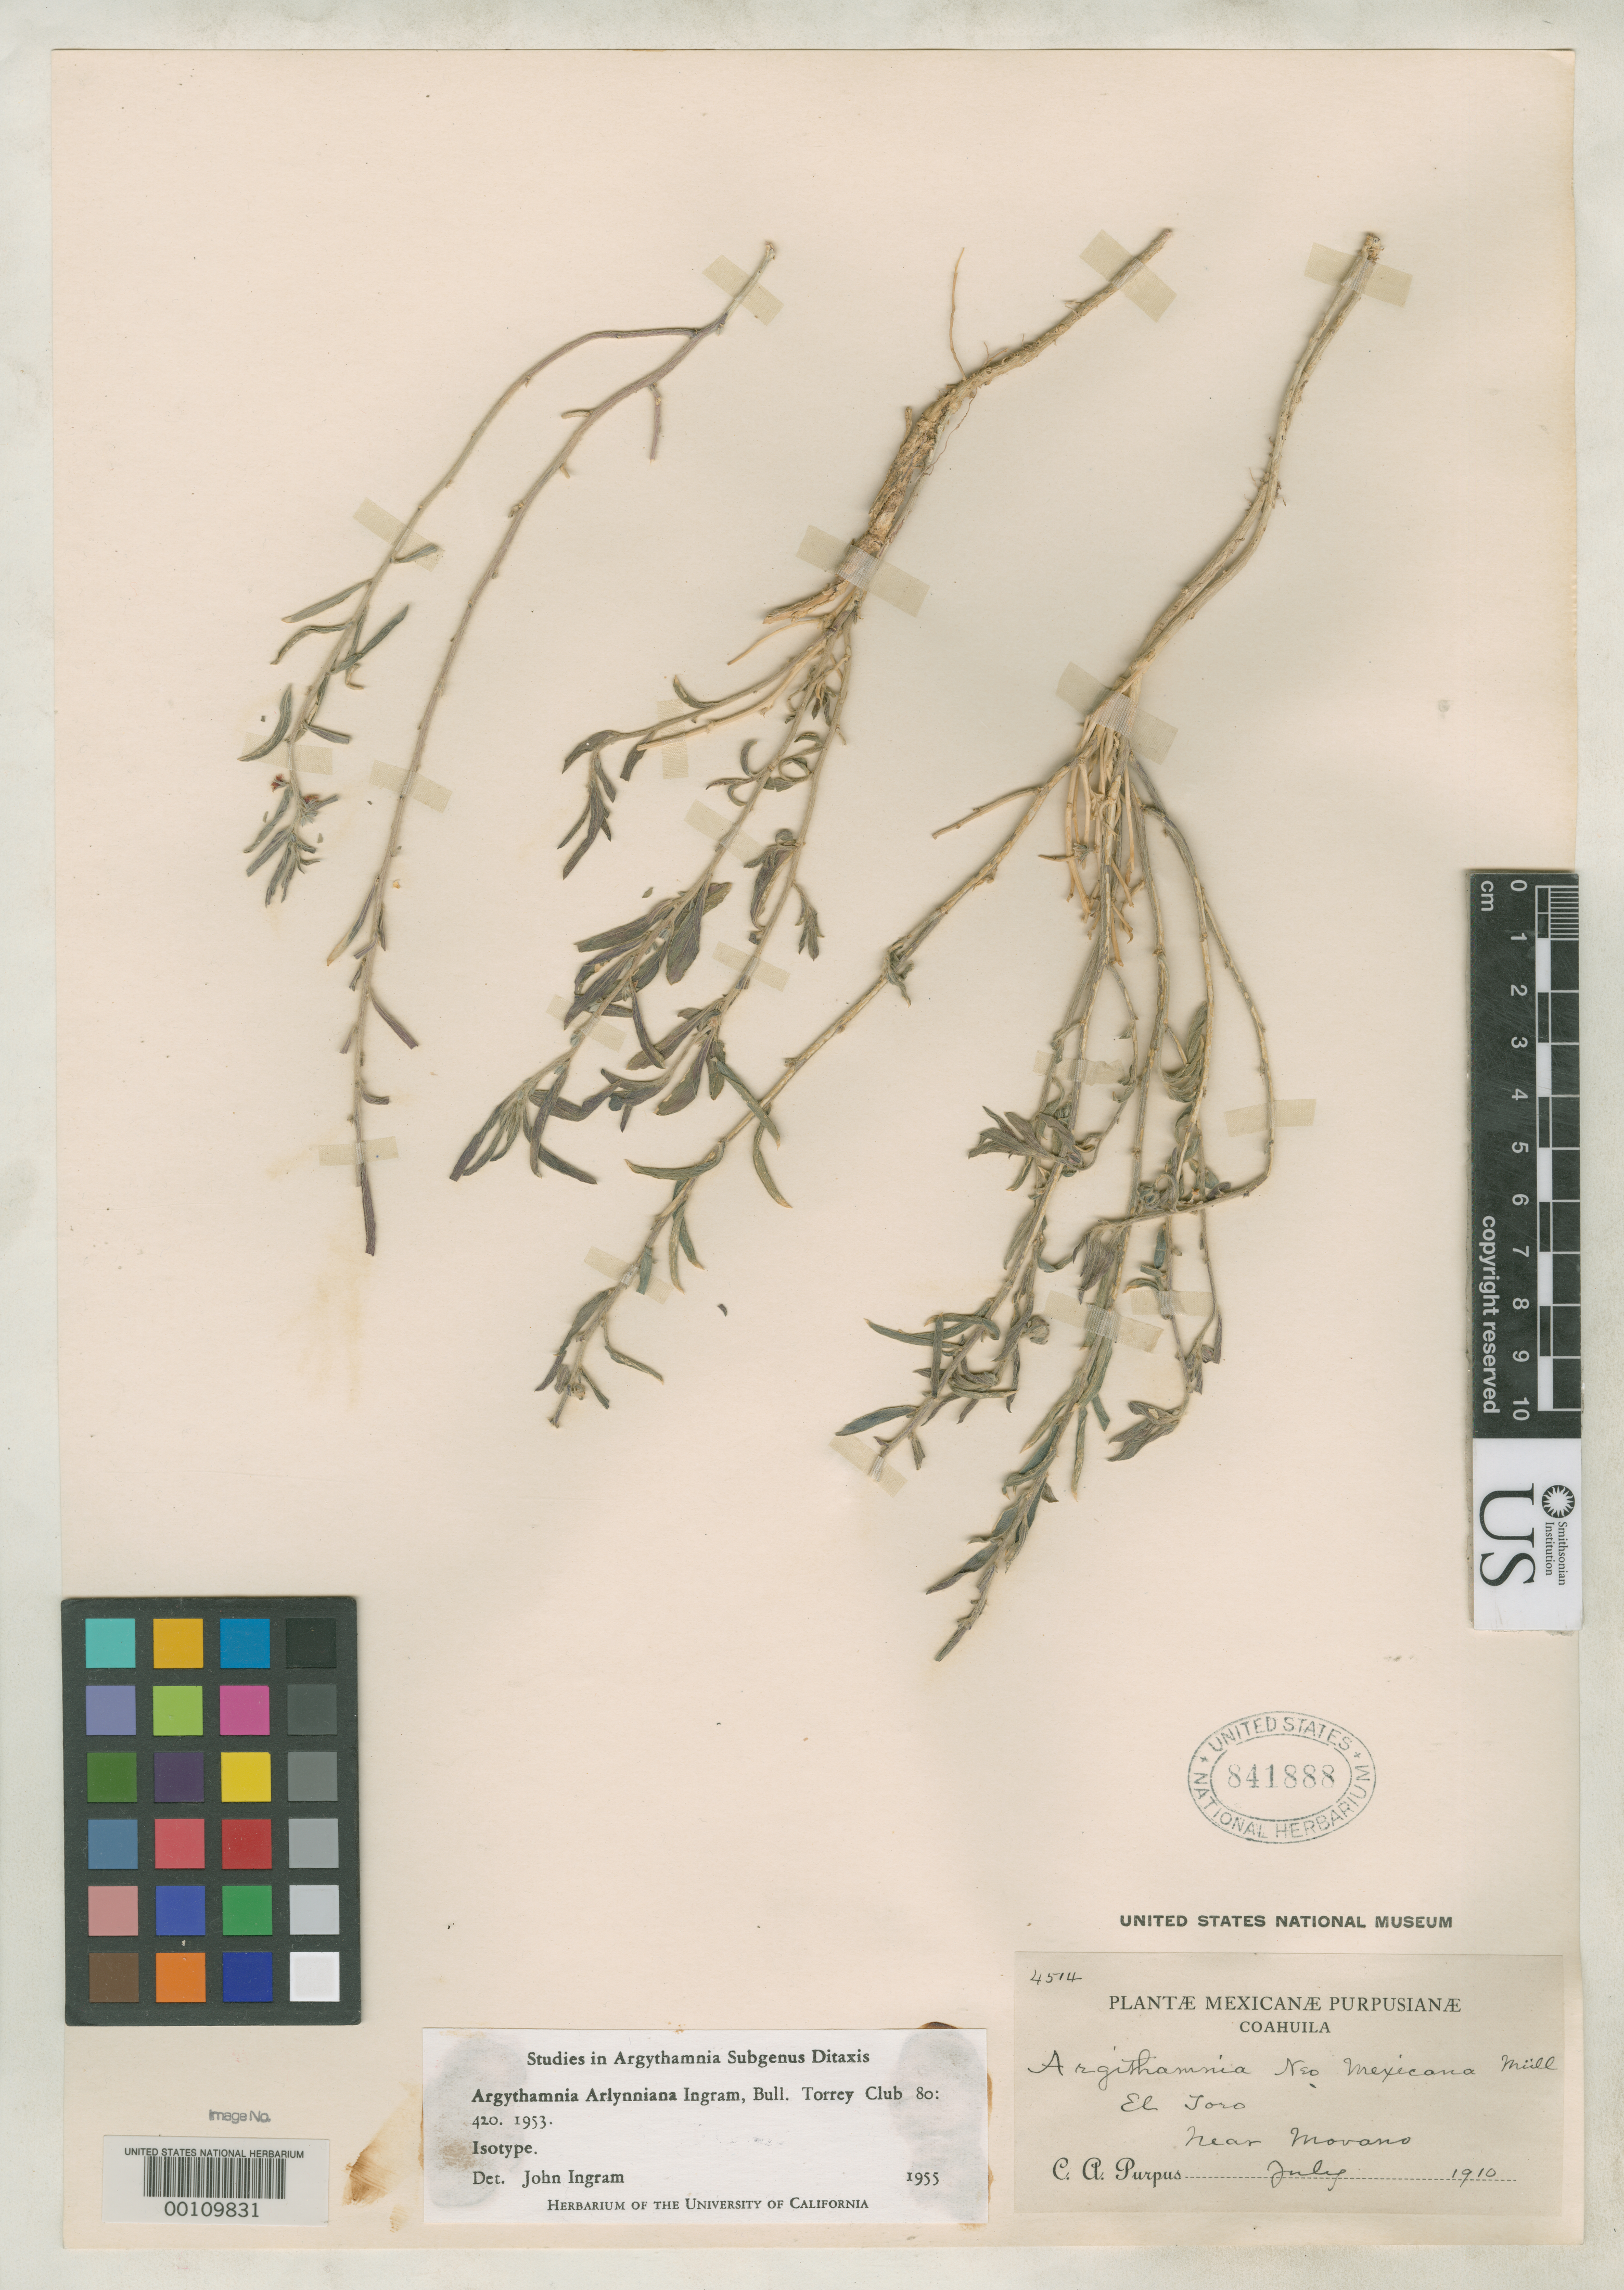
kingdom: Plantae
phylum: Tracheophyta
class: Magnoliopsida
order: Malpighiales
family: Euphorbiaceae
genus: Argythamnia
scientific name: Argythamnia arlynniana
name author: Ingram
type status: Isotype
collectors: C. A. Purpus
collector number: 4514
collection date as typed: Jul 1910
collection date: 1910-07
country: Mexico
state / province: Coahuila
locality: El Toro, Morano.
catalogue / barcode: US 841888